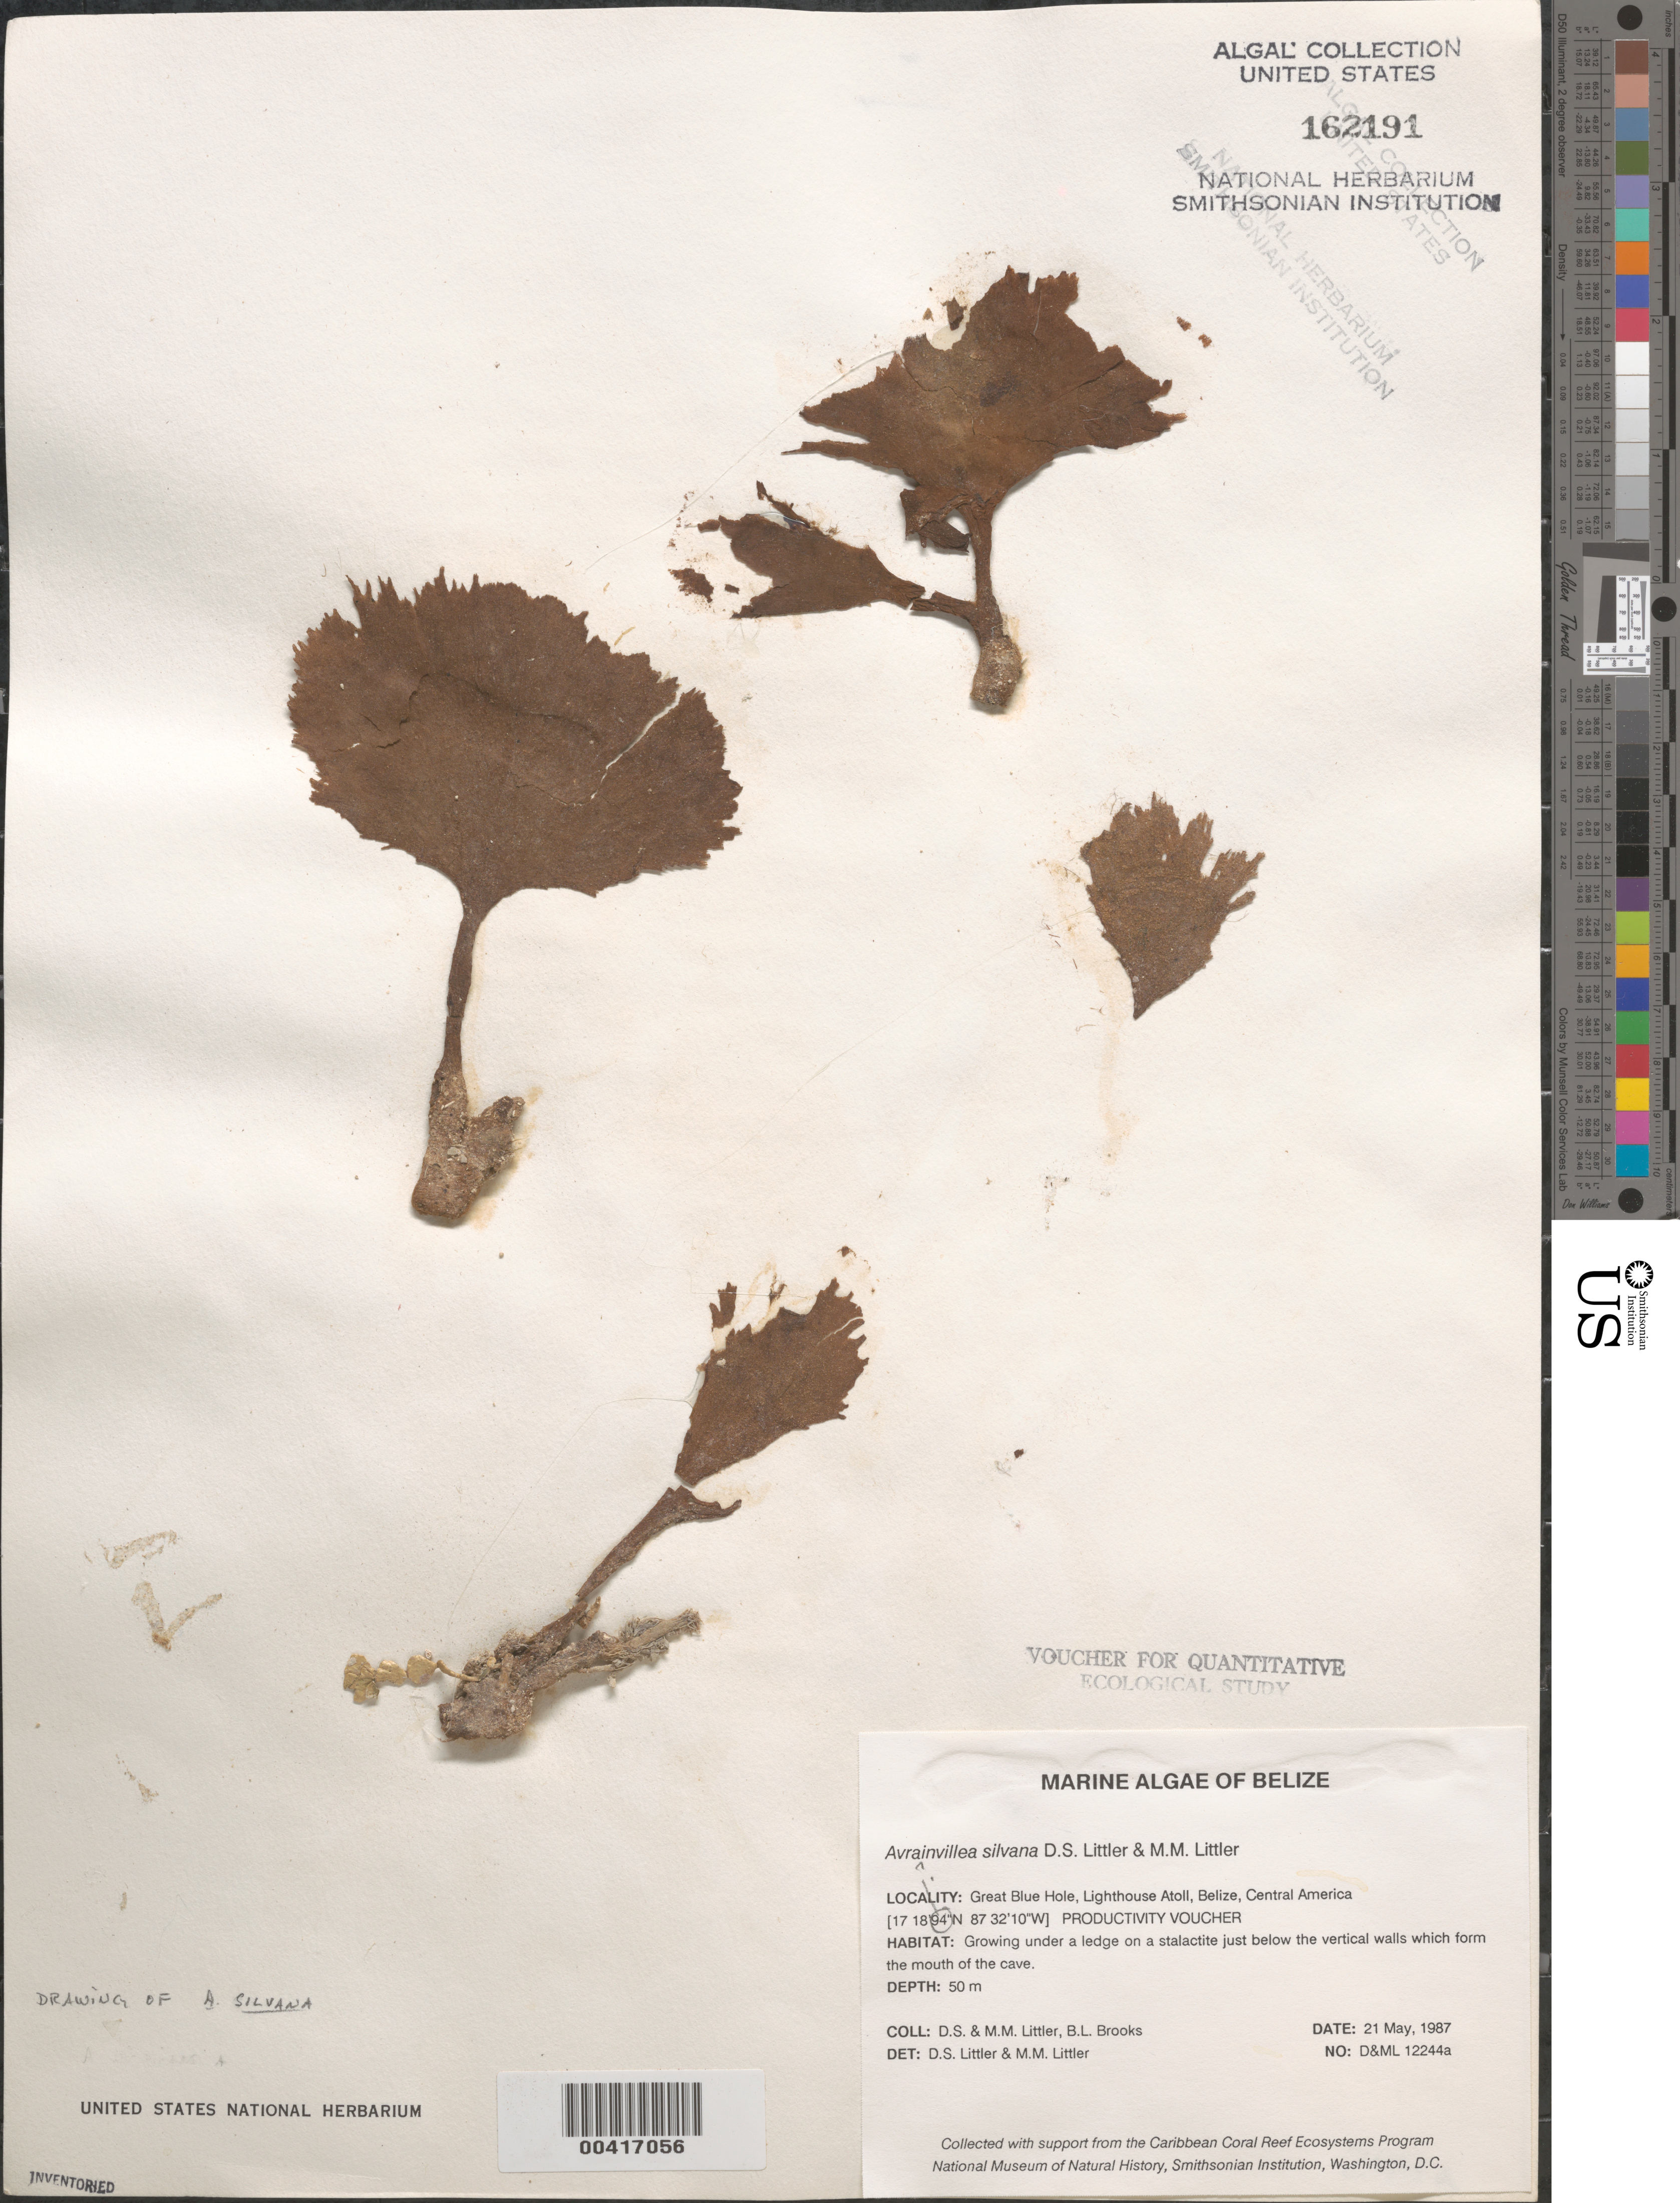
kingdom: Plantae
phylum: Chlorophyta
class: Ulvophyceae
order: Bryopsidales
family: Dichotomosiphonaceae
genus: Avrainvillea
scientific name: Avrainvillea silvana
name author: D.S. Littler & Littler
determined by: Littler, D. S.; Littler, M. M.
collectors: D. S. Littler, M. M. Littler & B. Brooks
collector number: D&ML 12244a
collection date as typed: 21 May 1987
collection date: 1987-05-21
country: Belize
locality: Great Blue Hole, lighthouse atoll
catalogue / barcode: US 162191